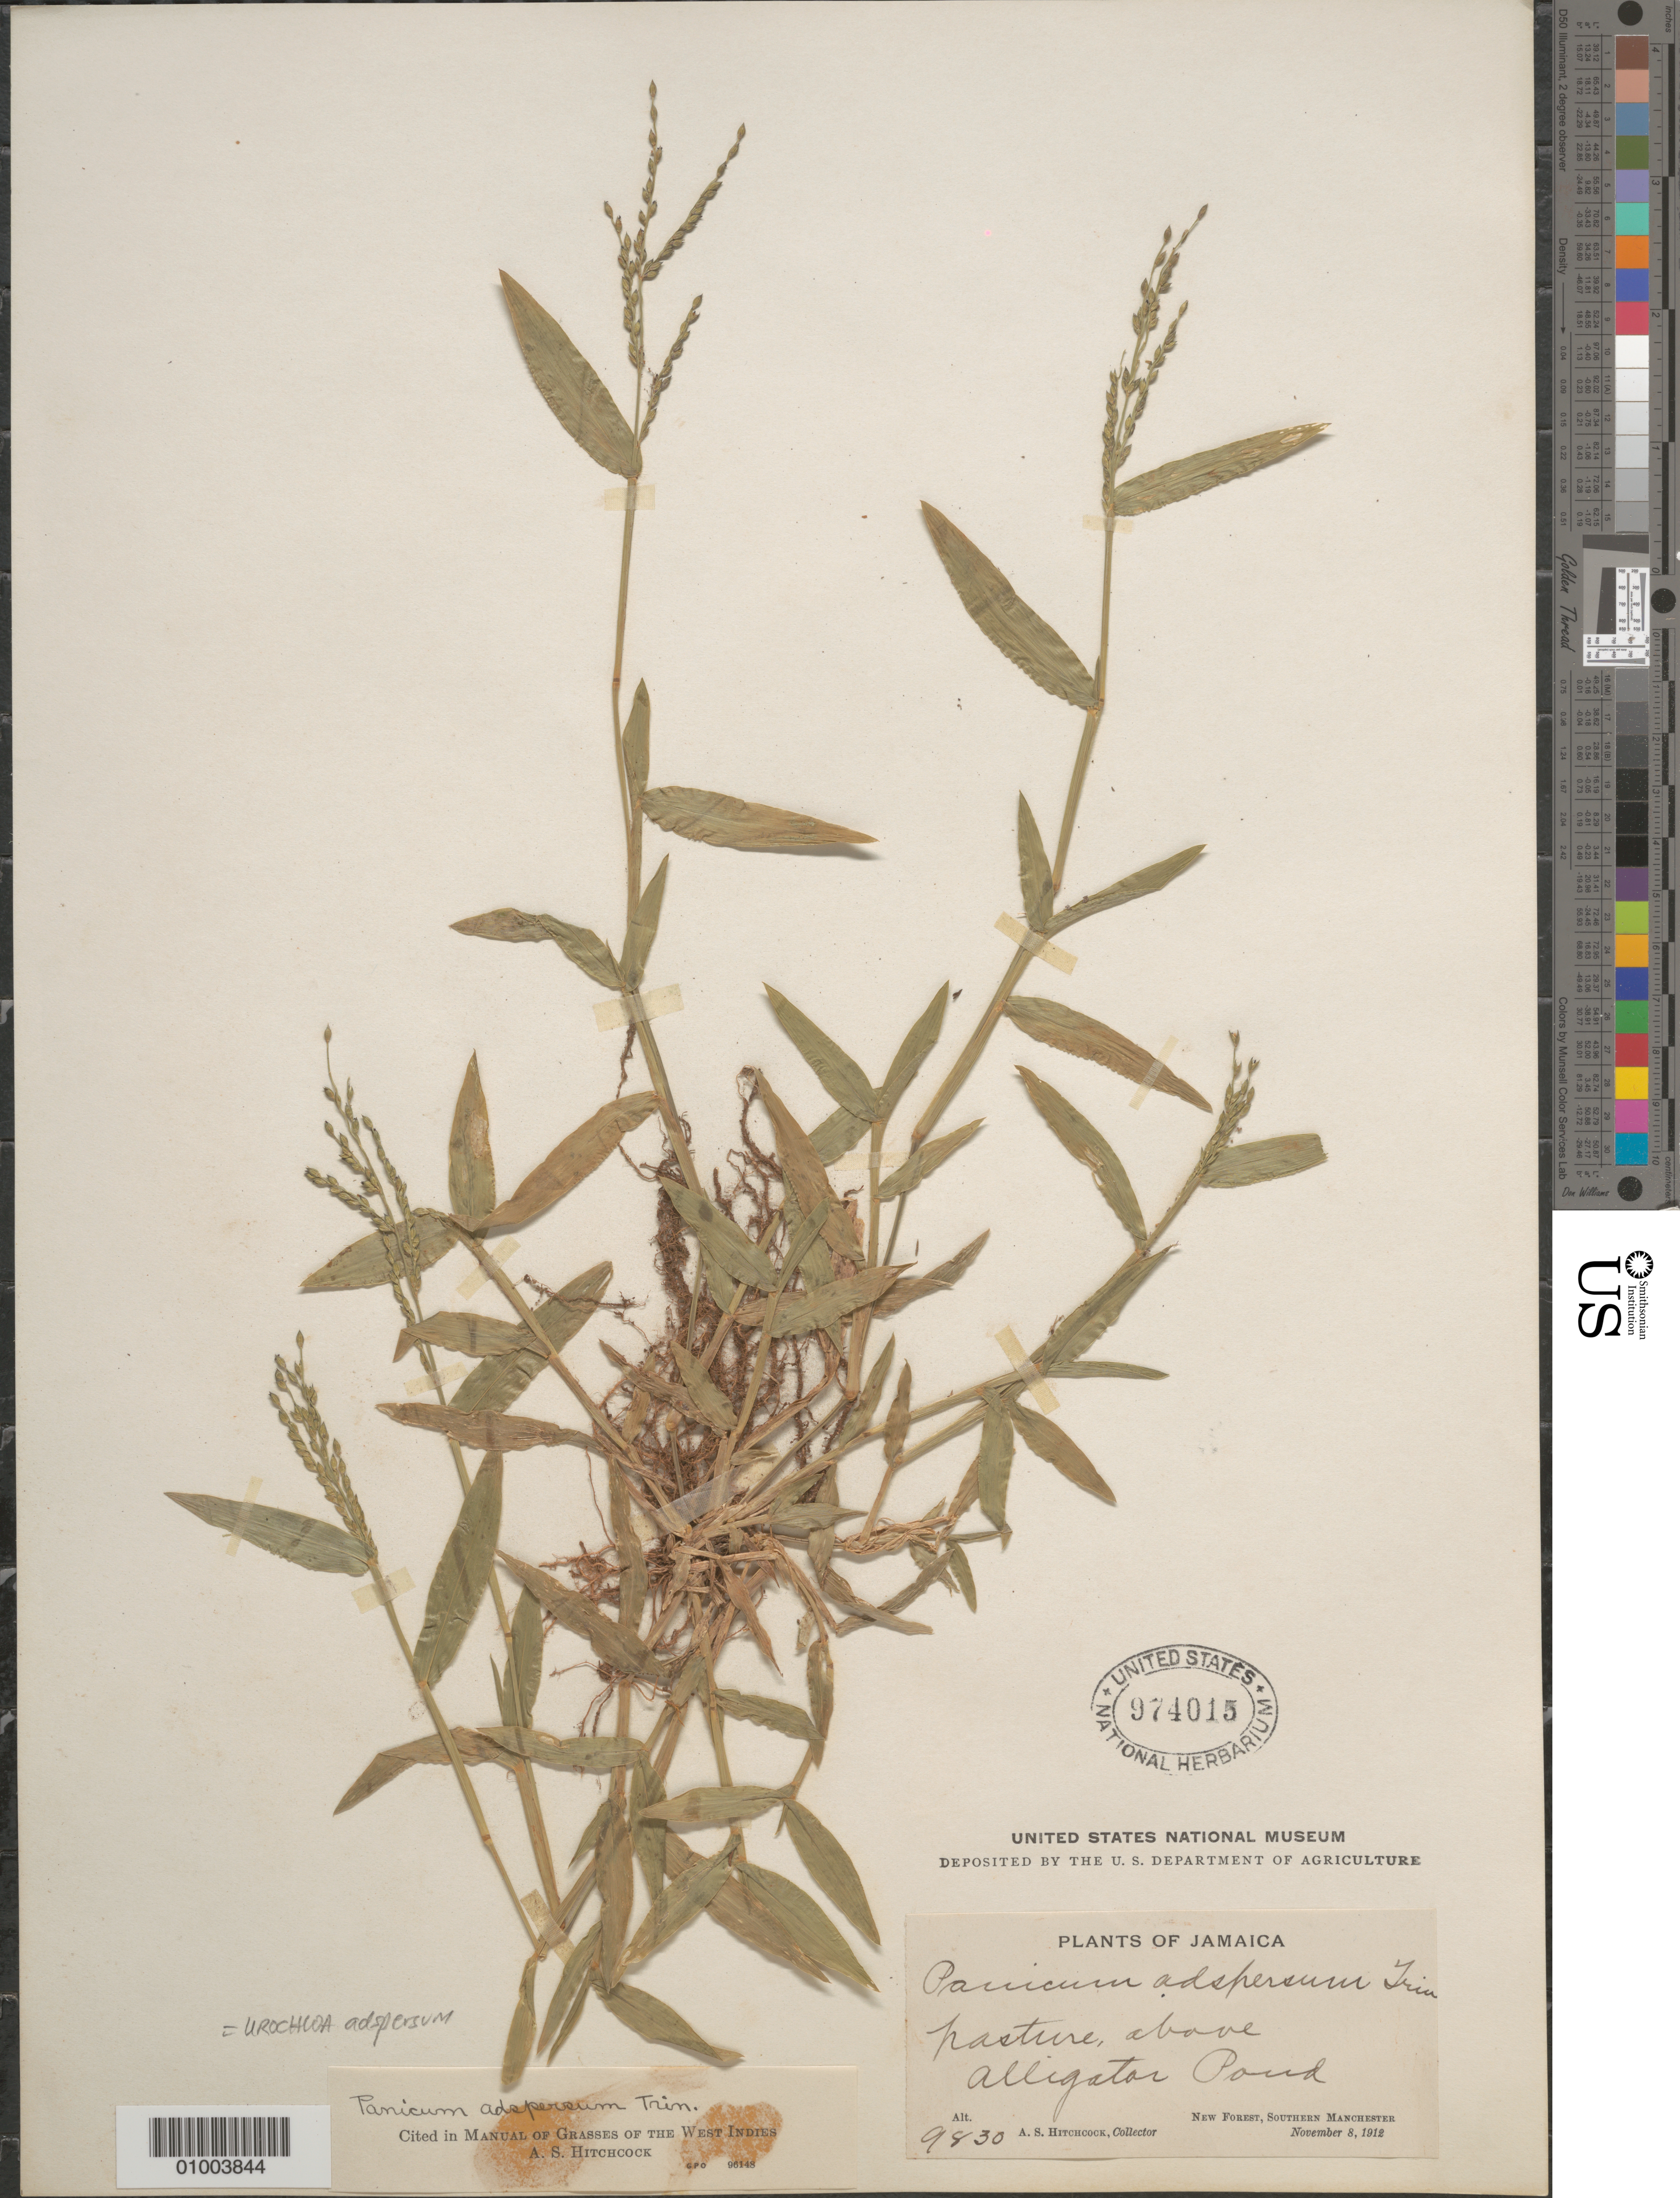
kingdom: Plantae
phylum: Tracheophyta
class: Liliopsida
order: Poales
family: Poaceae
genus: Urochloa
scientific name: Urochloa adspersa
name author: (Trin.) R.D. Webster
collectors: A. S. Hitchcock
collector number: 9830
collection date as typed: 08 Nov 1912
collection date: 1912-11-08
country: Jamaica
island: Jamaica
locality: Pasture, above alligator Pond. New Forest, southern manchester.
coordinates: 0 N, 0 E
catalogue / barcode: US 974015